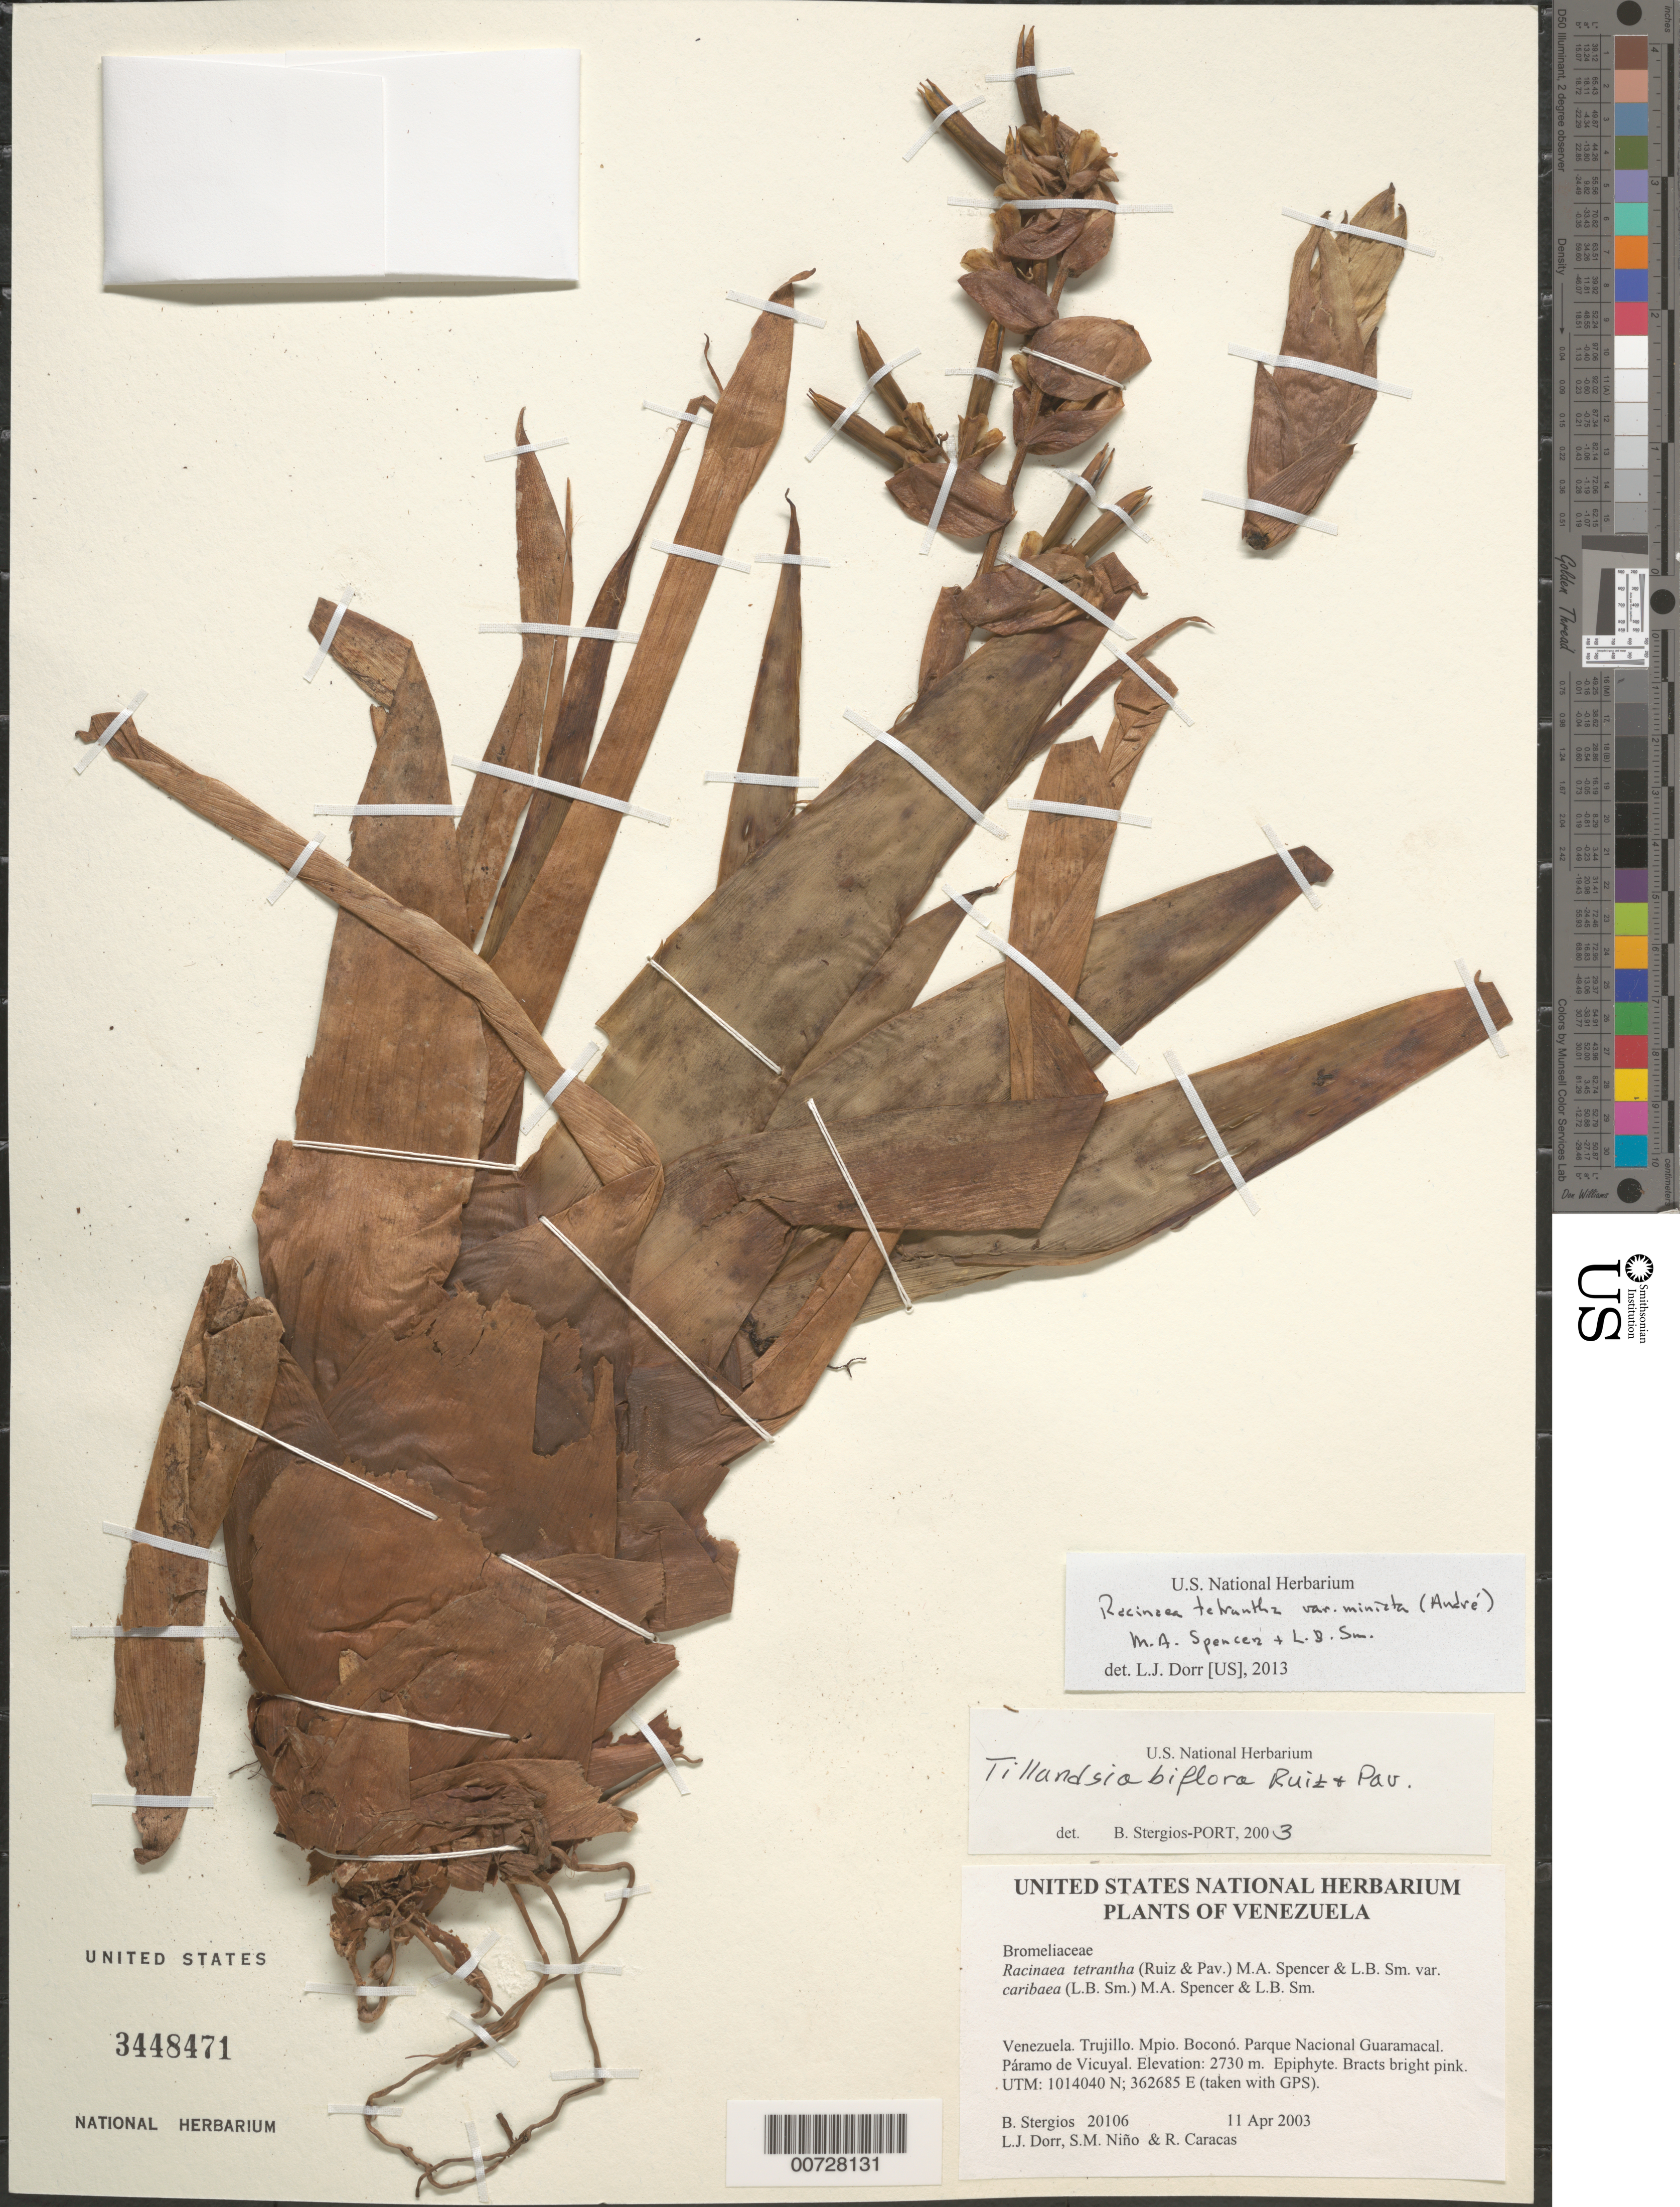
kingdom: Plantae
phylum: Tracheophyta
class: Liliopsida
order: Poales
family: Bromeliaceae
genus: Racinaea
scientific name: Racinaea tetrantha var. miniata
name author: (André) M.A. Spencer & L.B. Sm.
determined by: Dorr, L. J., (BOT), Smithsonian Institution - National Museum of Natural History (UNITED STATES)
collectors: B. G. Stergios, L. J. Dorr, S. M. Niño & R. Caracas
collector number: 20106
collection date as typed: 11 Apr 2003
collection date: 2003-04-11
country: Venezuela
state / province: Trujillo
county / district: Boconó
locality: Parque Nacional Guaramacal. Páramo de Vicuyal.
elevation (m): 2730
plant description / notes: PORT, US, VEN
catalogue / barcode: US 3448471